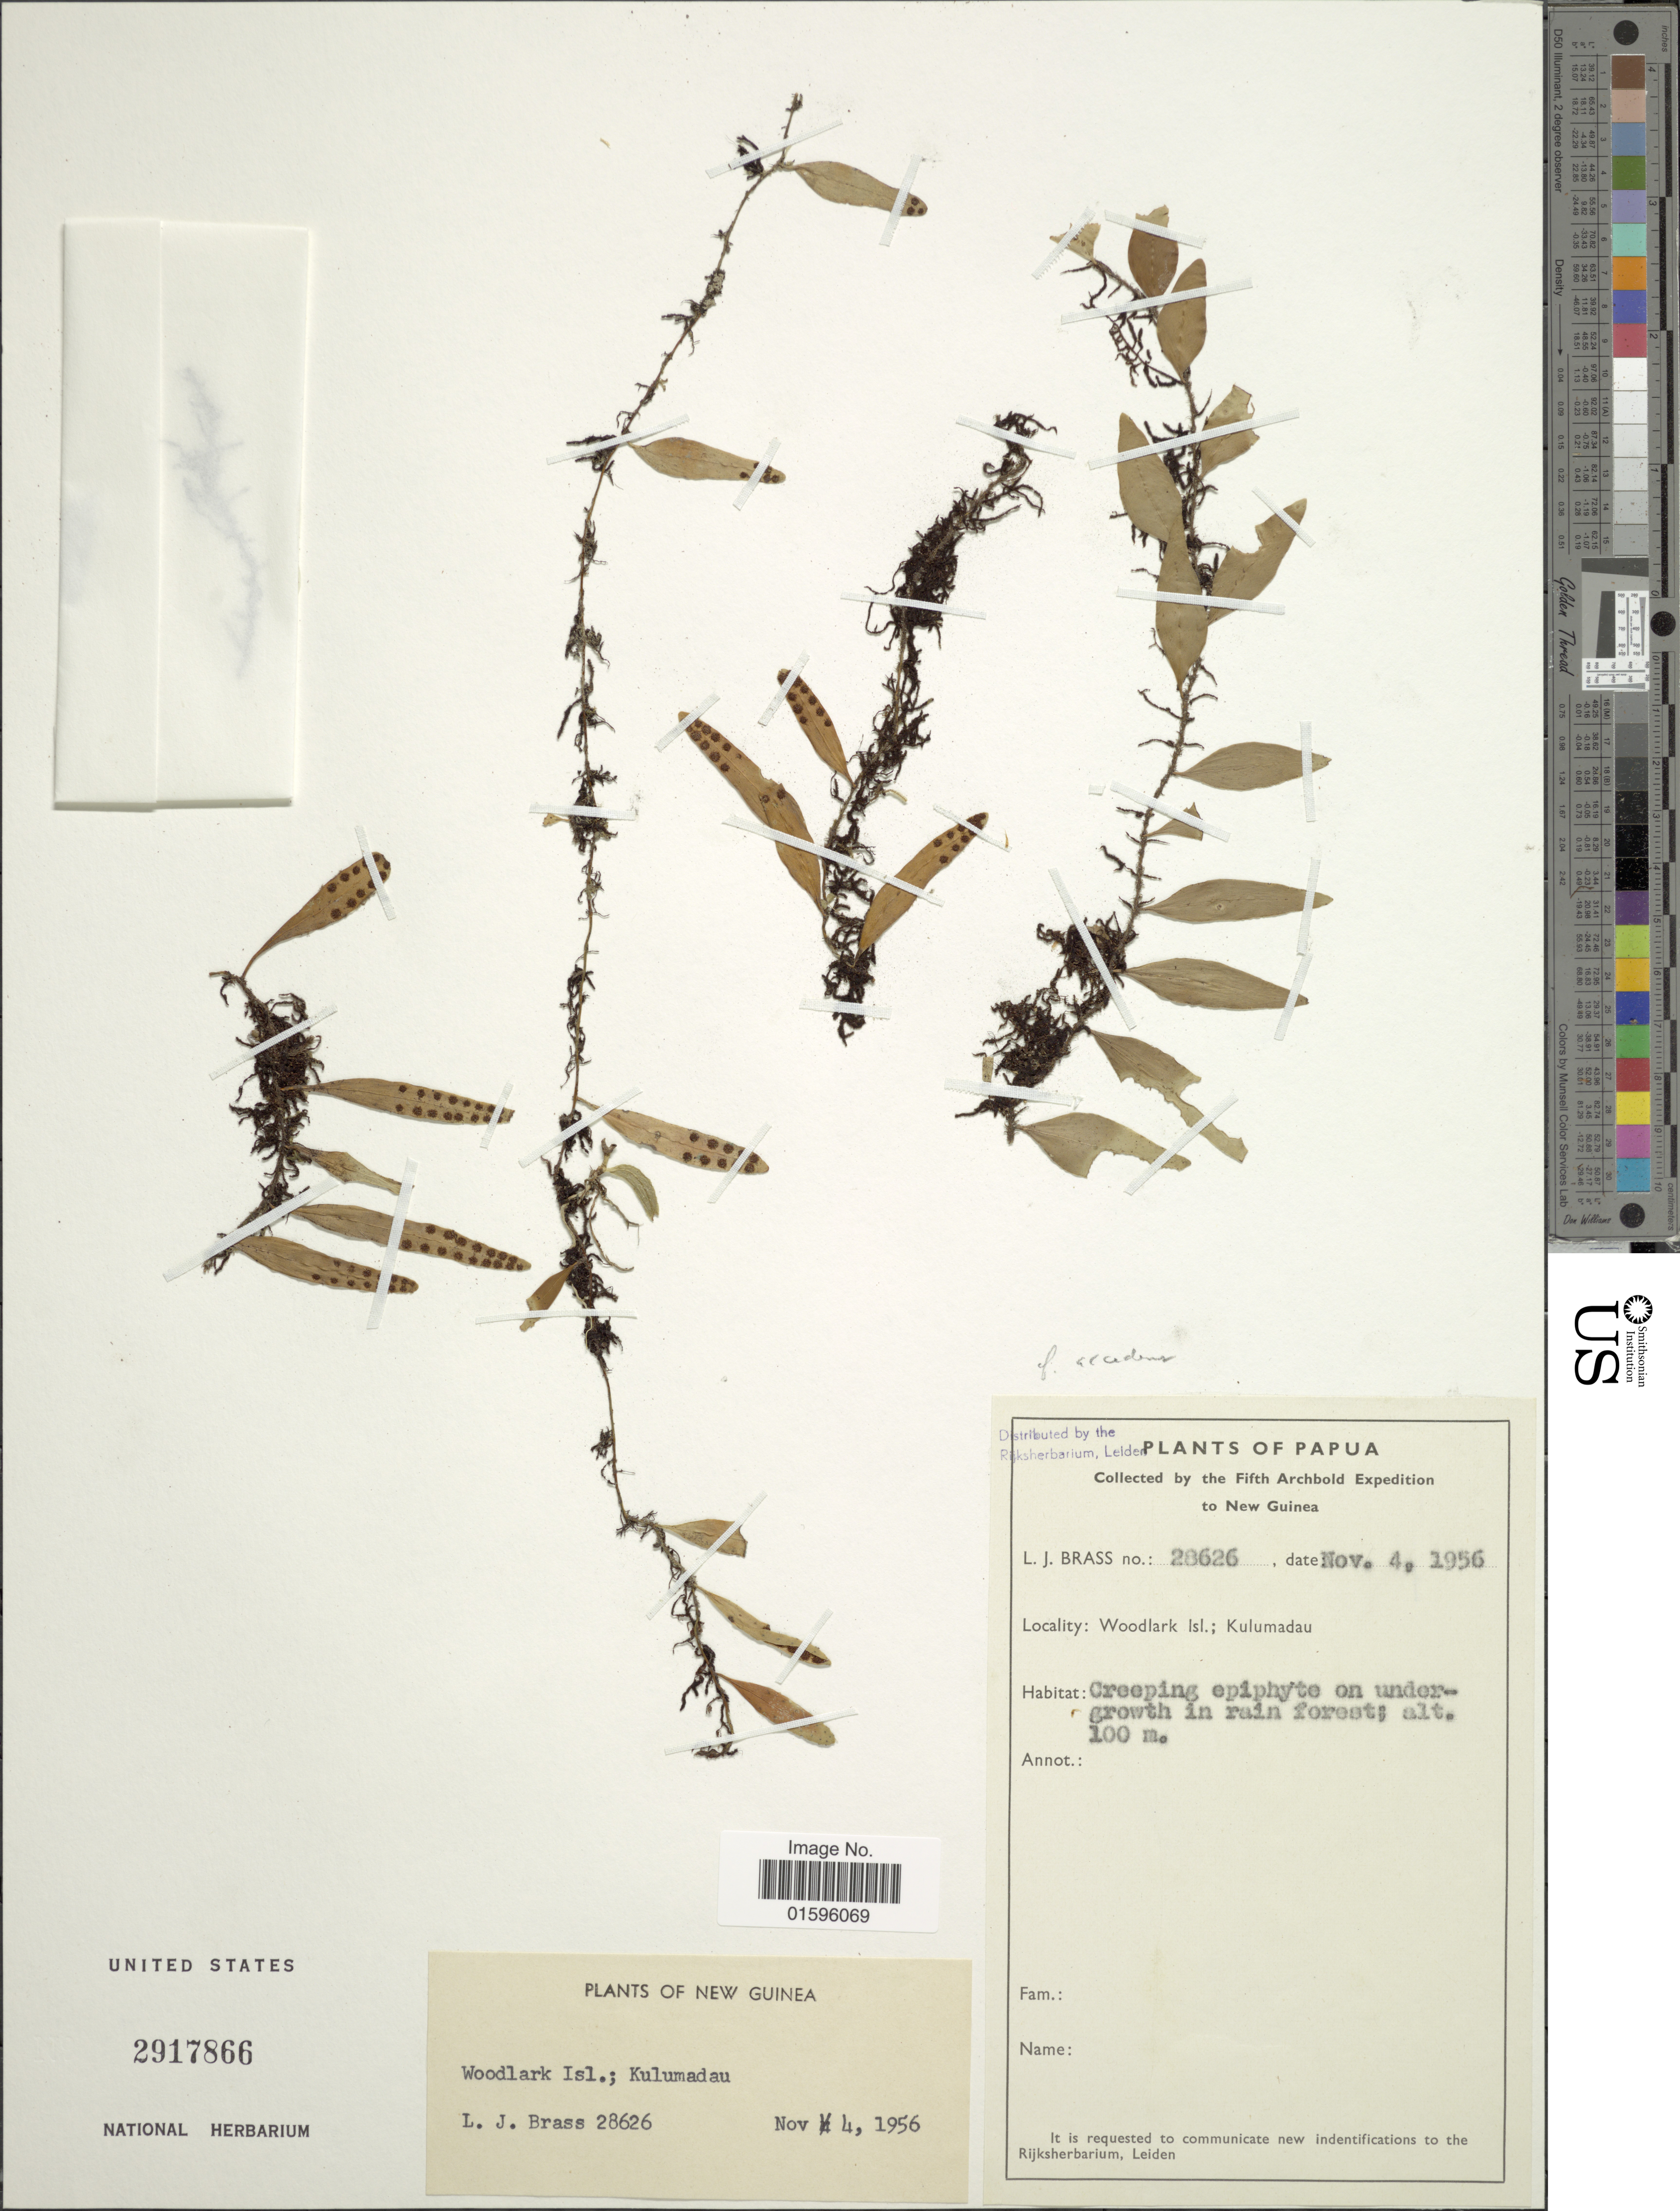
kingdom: Plantae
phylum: Tracheophyta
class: Polypodiopsida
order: Polypodiales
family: Polypodiaceae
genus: Polypodium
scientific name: Polypodium sp.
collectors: L. J. Brass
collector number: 28626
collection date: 1956-11-04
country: Papua New Guinea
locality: Papua, Woodlark Isl.; Kulumadau, New Guinea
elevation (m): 100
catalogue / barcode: US 2917866